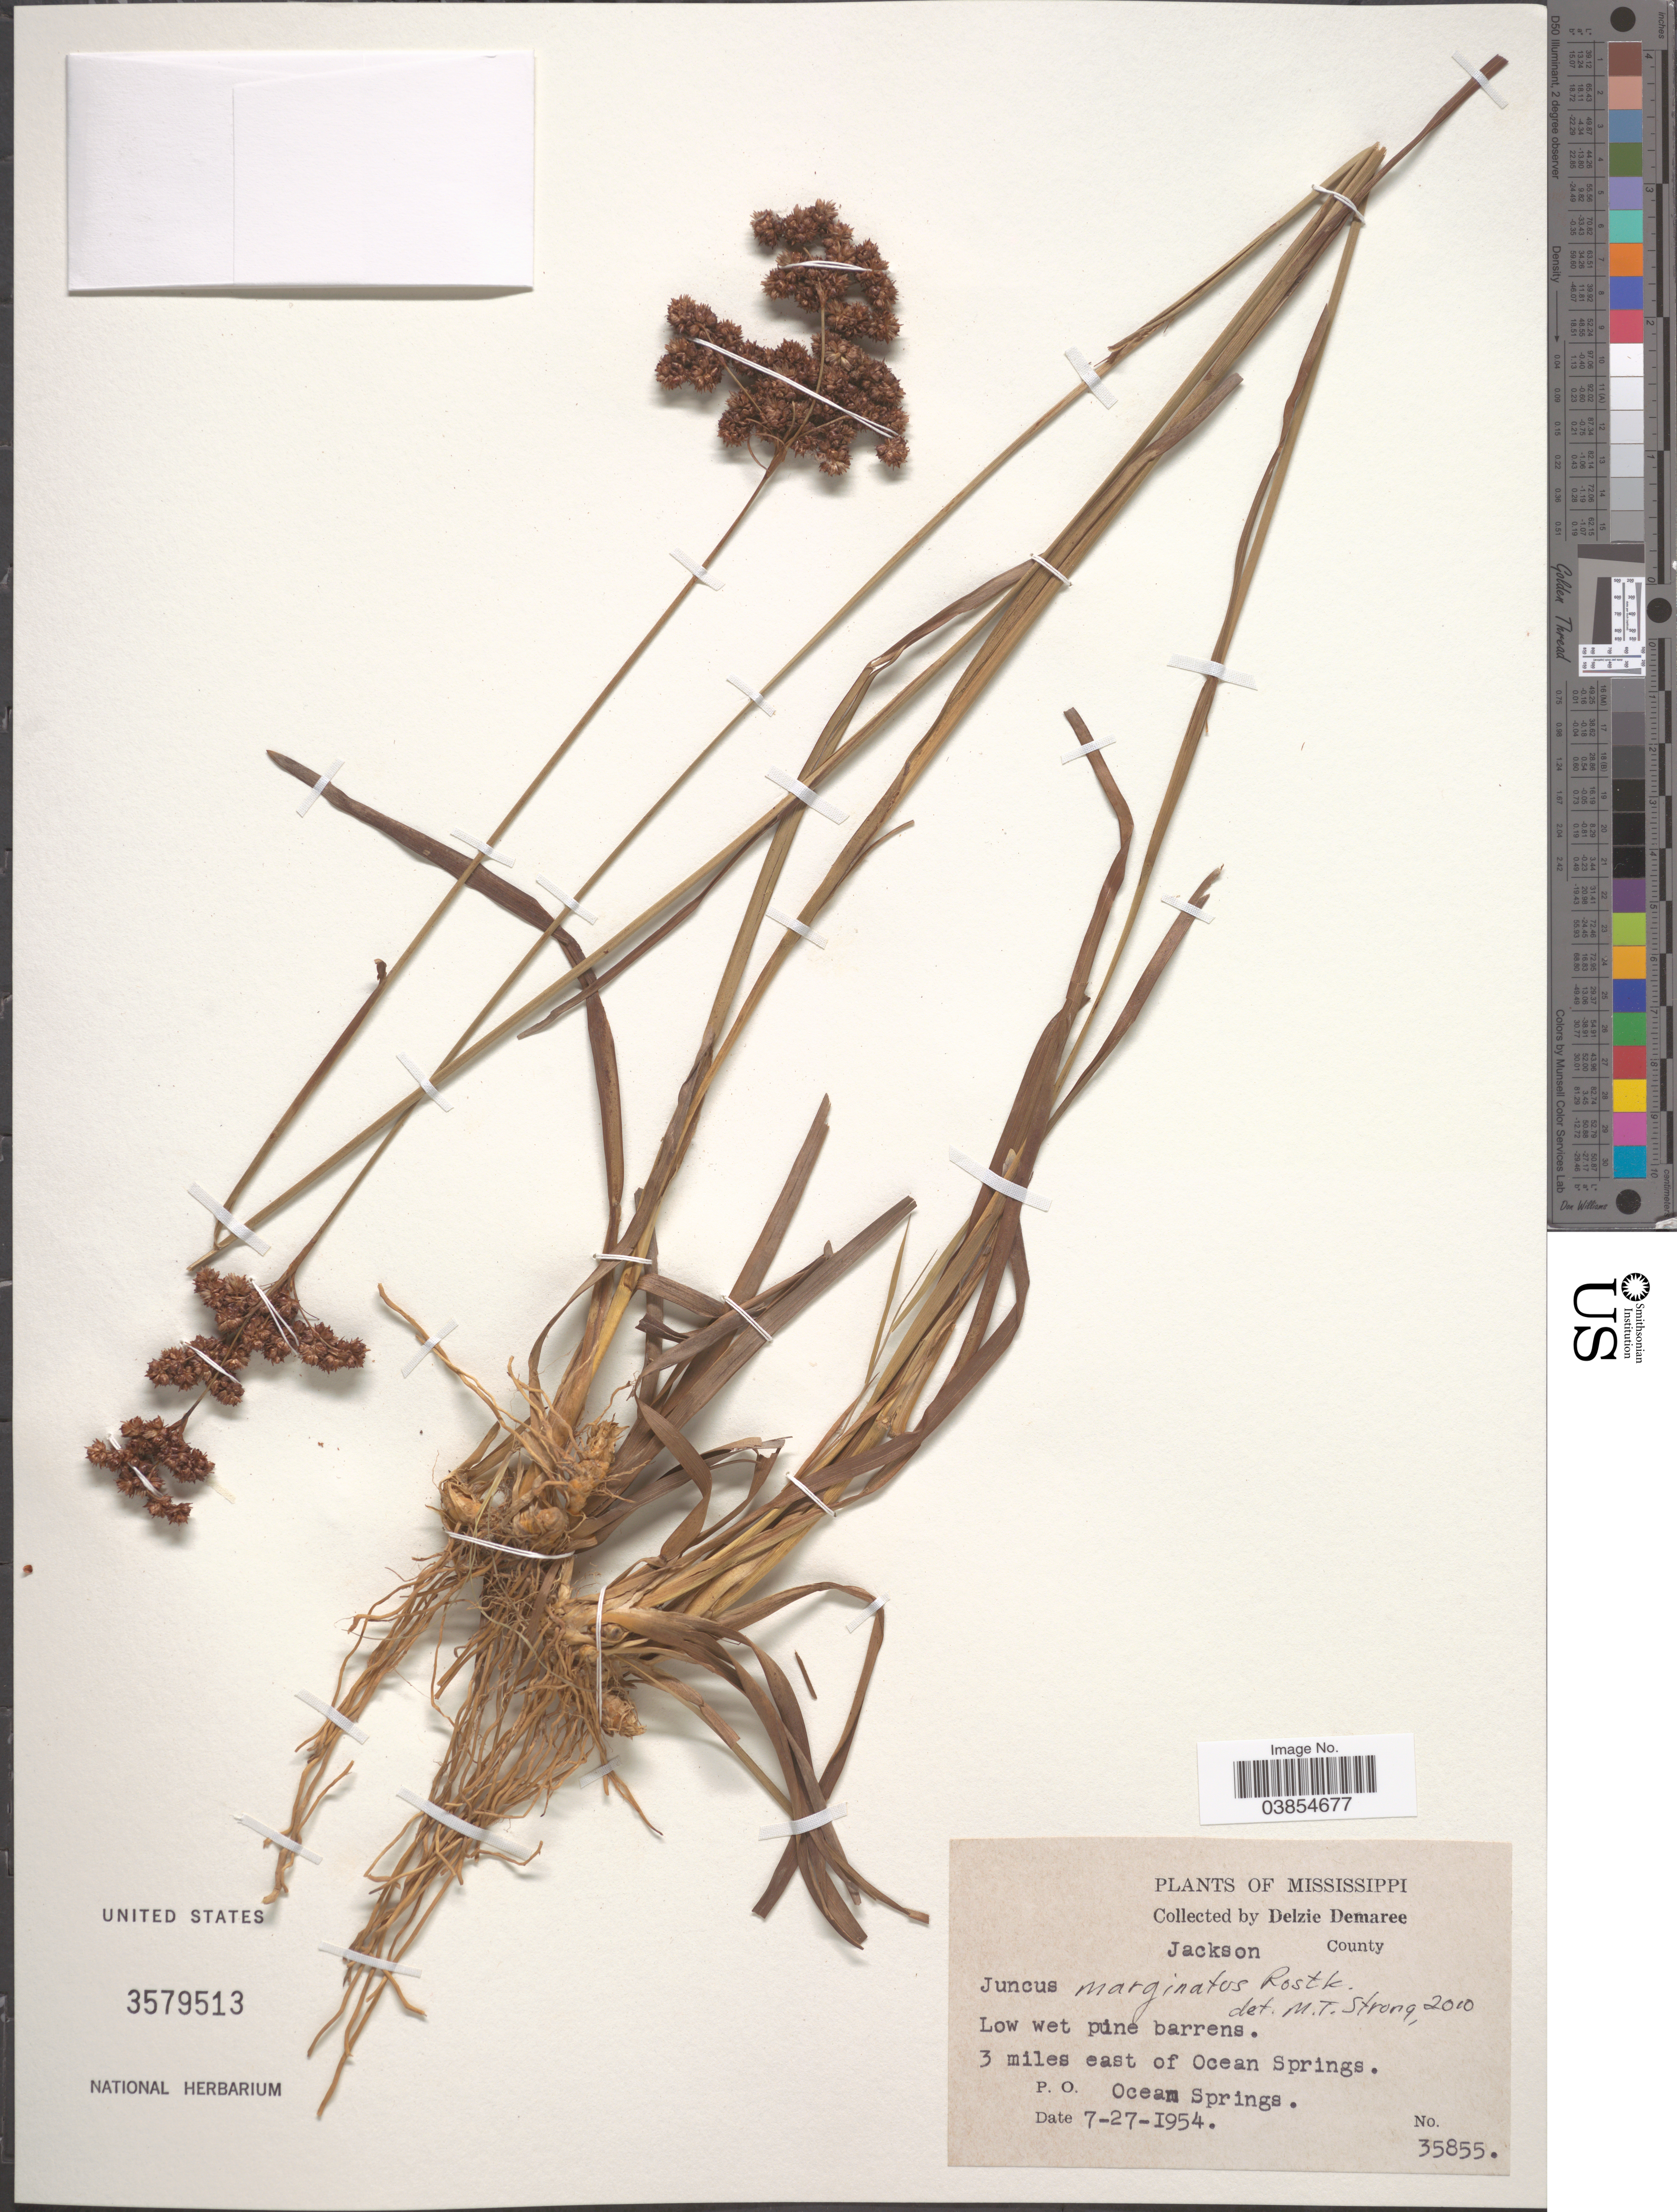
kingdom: Plantae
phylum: Tracheophyta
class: Liliopsida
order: Poales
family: Juncaceae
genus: Juncus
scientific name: Juncus marginatus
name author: Rostk.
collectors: D. Demaree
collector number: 35855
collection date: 1954-07-27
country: United States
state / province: Mississippi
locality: Jackson County. 3 miles east of Ocean Springs. P.O. Ocean Springs.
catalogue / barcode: US 3579513